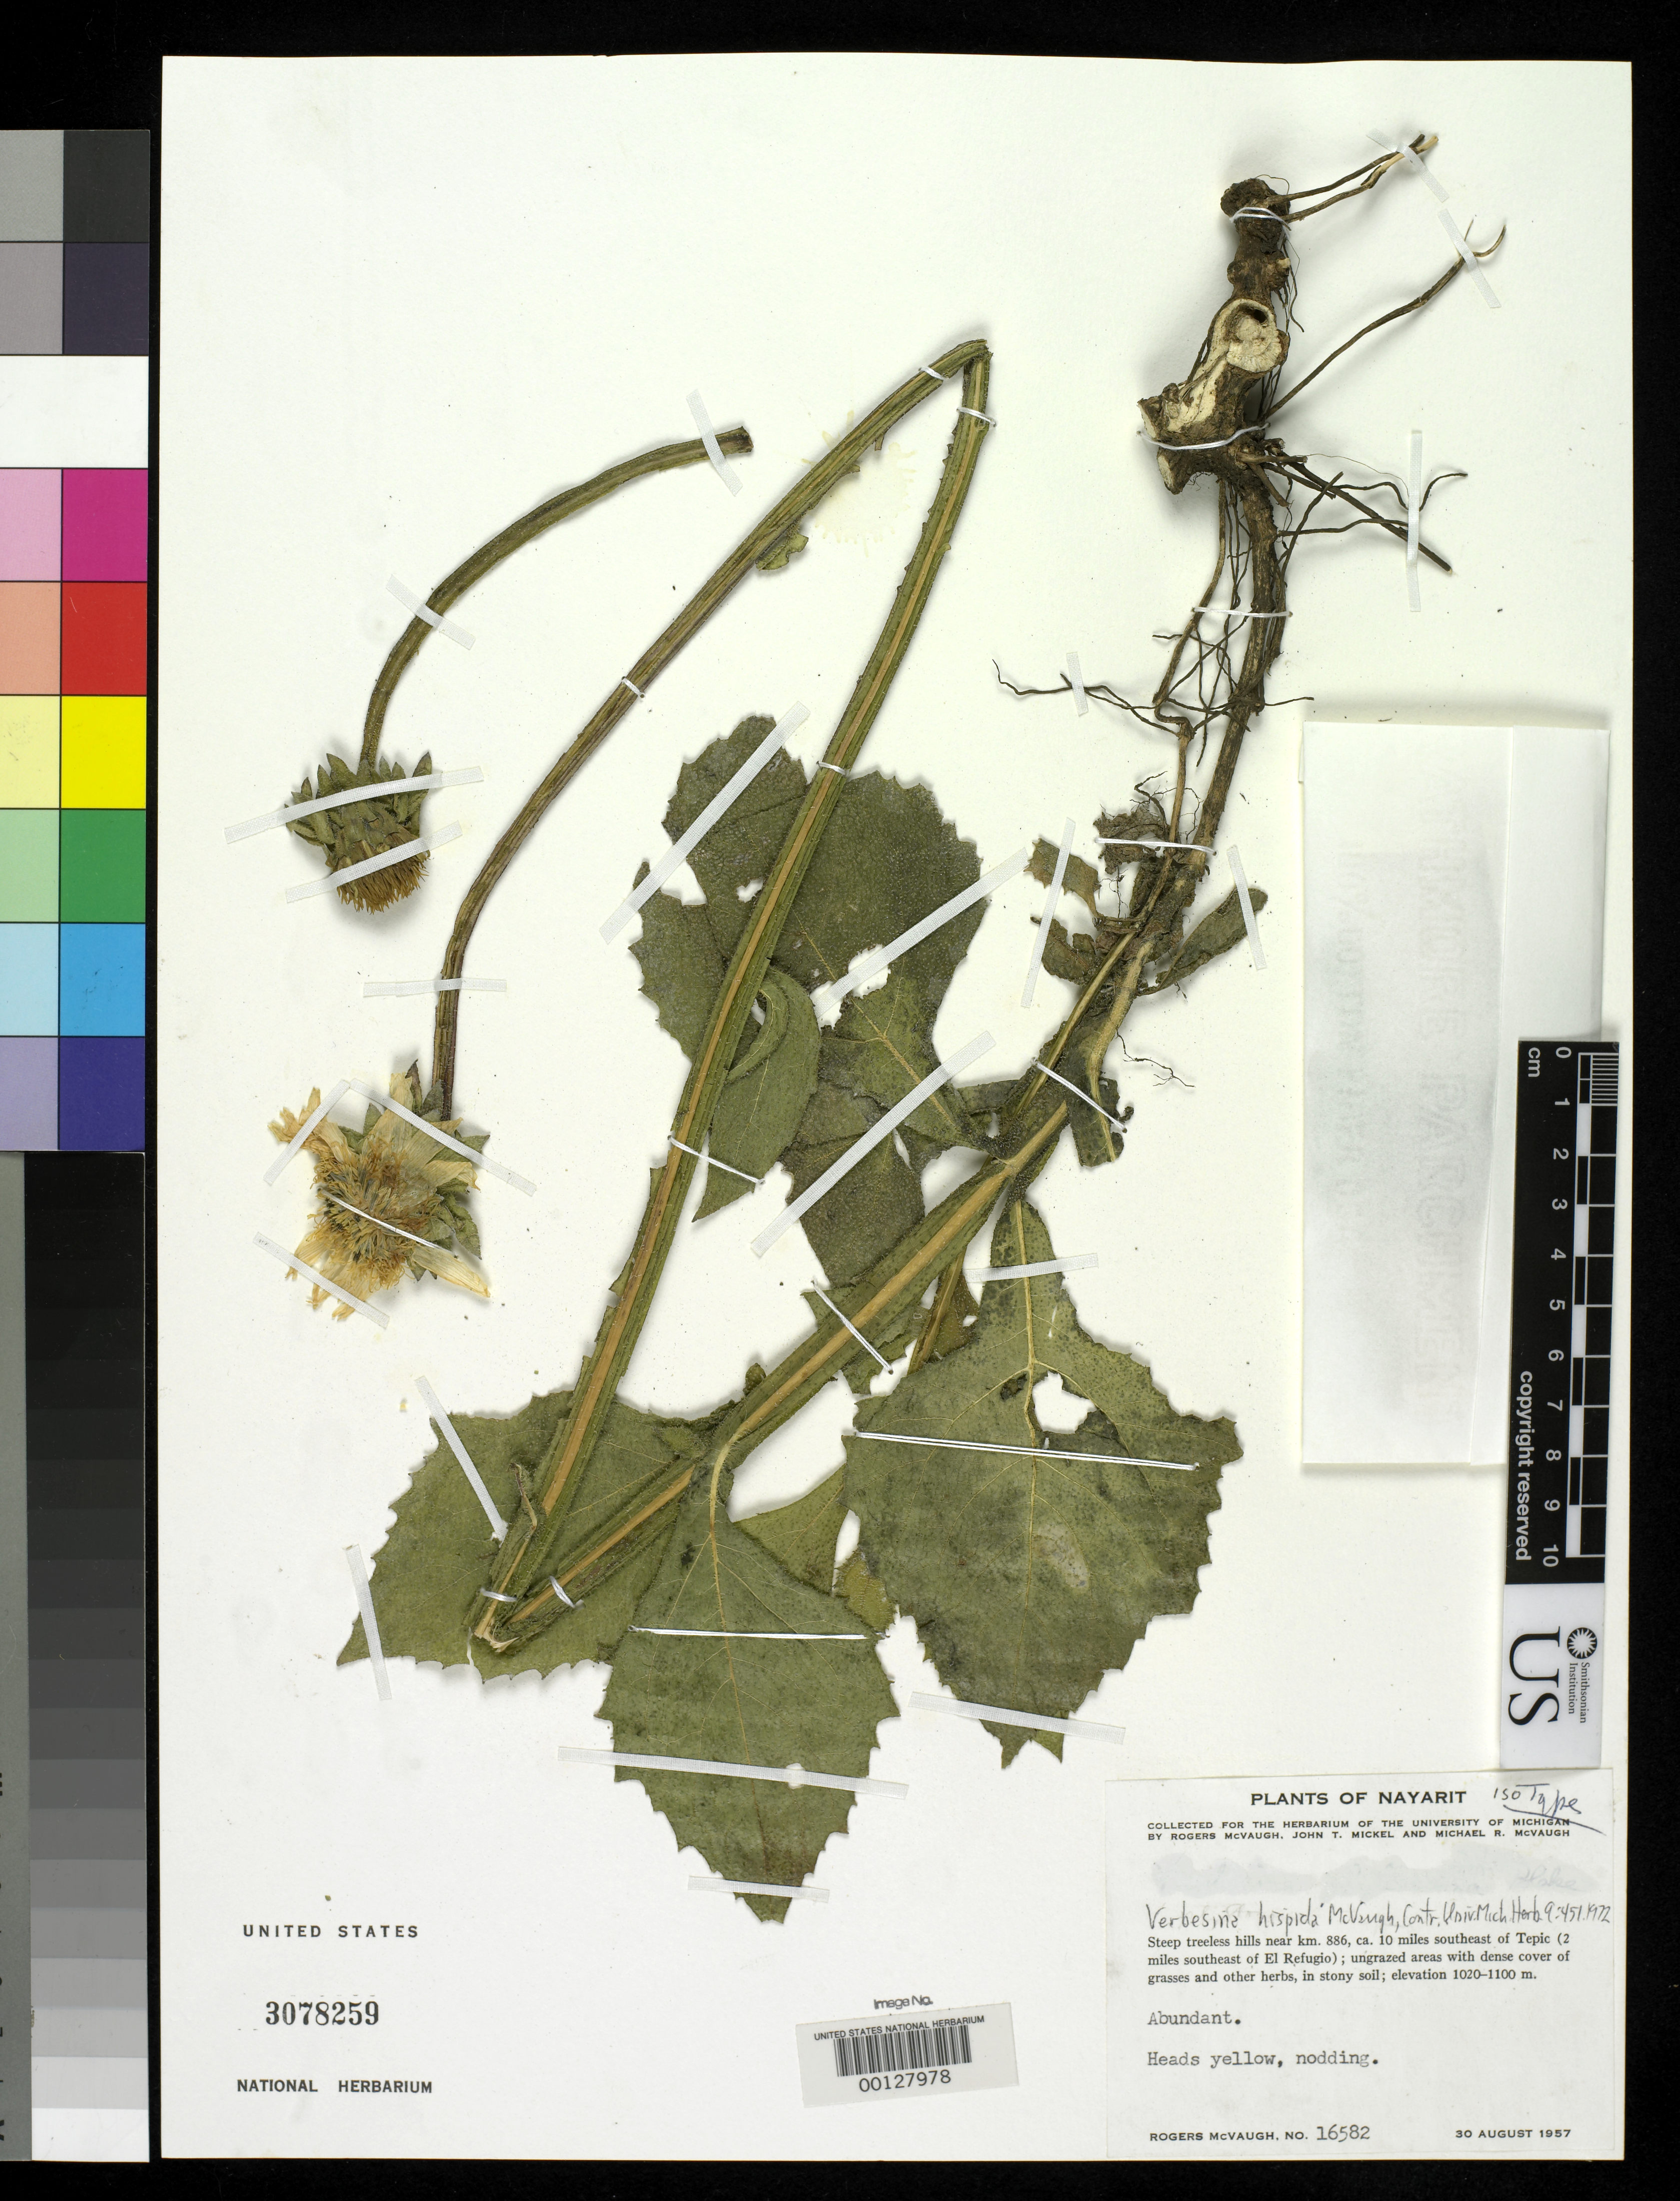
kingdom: Plantae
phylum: Tracheophyta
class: Magnoliopsida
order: Asterales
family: Asteraceae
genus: Verbesina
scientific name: Verbesina hispida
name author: McVaugh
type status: Isotype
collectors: R. McVaugh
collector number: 16582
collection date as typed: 30 Aug 1957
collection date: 1957-08-30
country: Mexico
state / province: Nayarit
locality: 10 mi. SE of Tepic, 2 mi. SE of El Refugio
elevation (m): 1020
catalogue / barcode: US 3078259